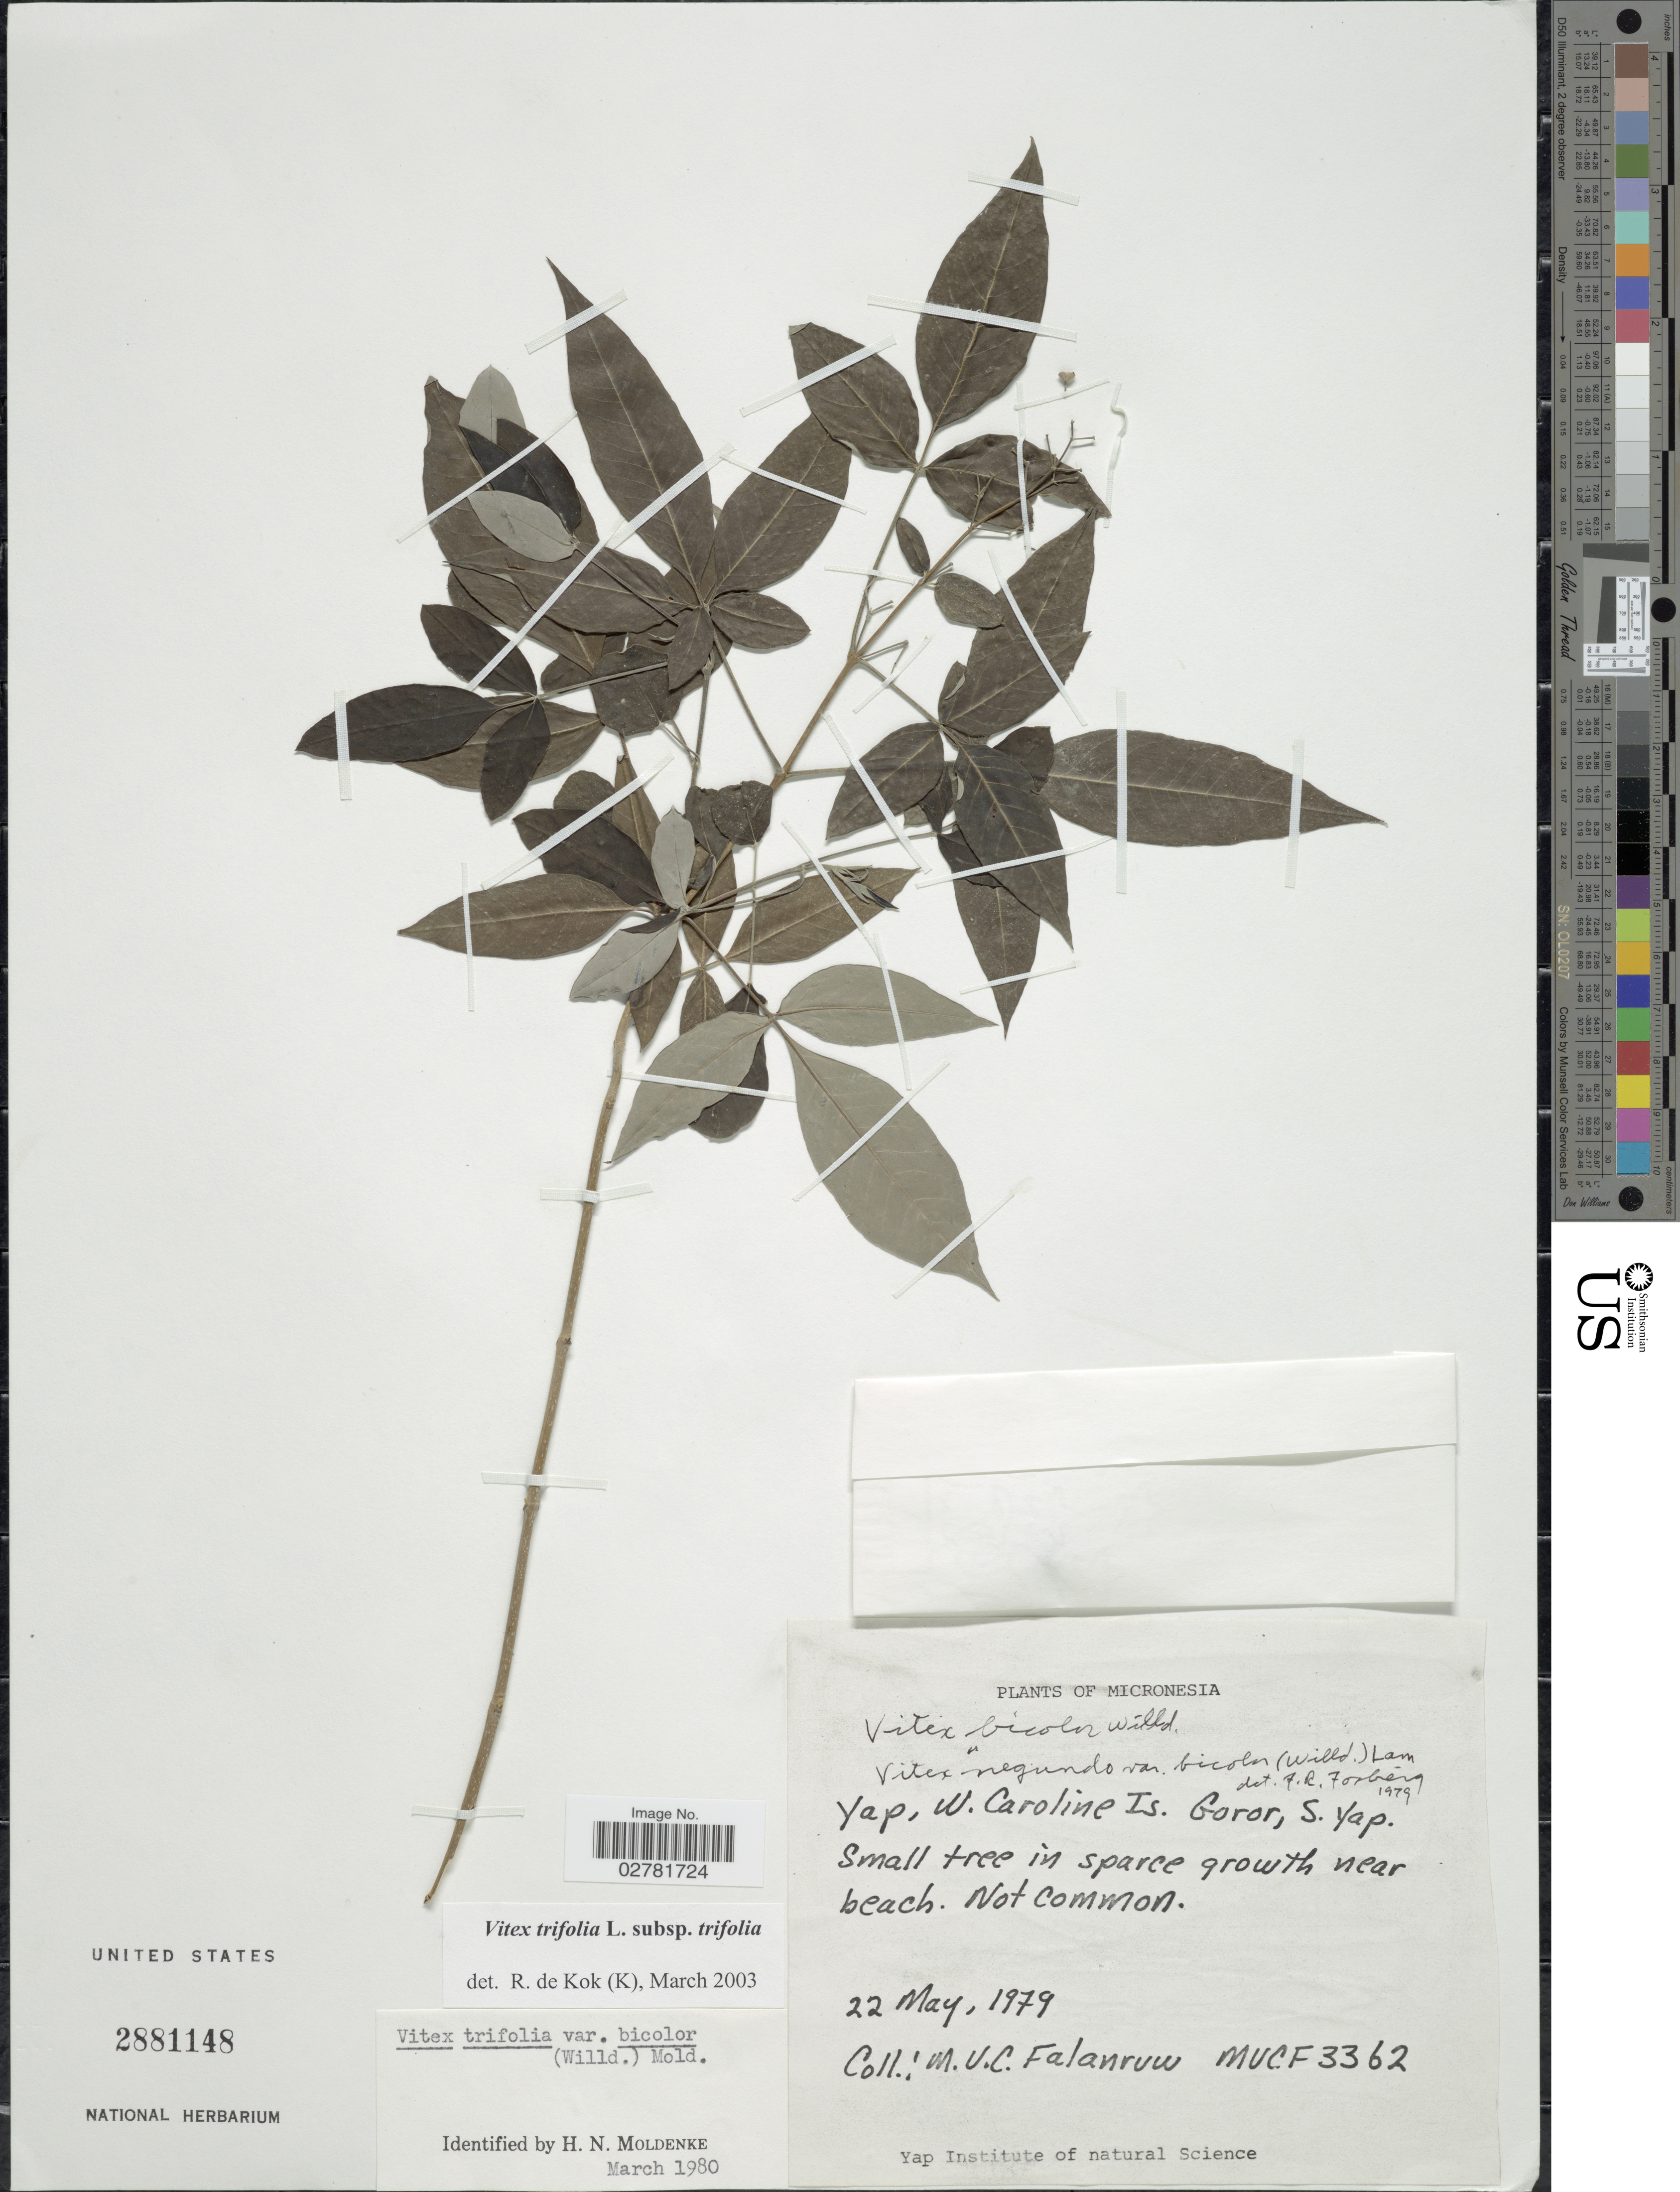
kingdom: Plantae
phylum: Tracheophyta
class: Magnoliopsida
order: Lamiales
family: Lamiaceae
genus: Vitex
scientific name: Vitex trifolia var. trifolia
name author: L.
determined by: Kok, R. de, (K)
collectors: M. V. Falanruw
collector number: MVCF3362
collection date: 1979-05-22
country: Micronesia, Federated States of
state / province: Yap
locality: Yap, W. Caroline Is. Goror. S. Yap.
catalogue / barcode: US 2881148